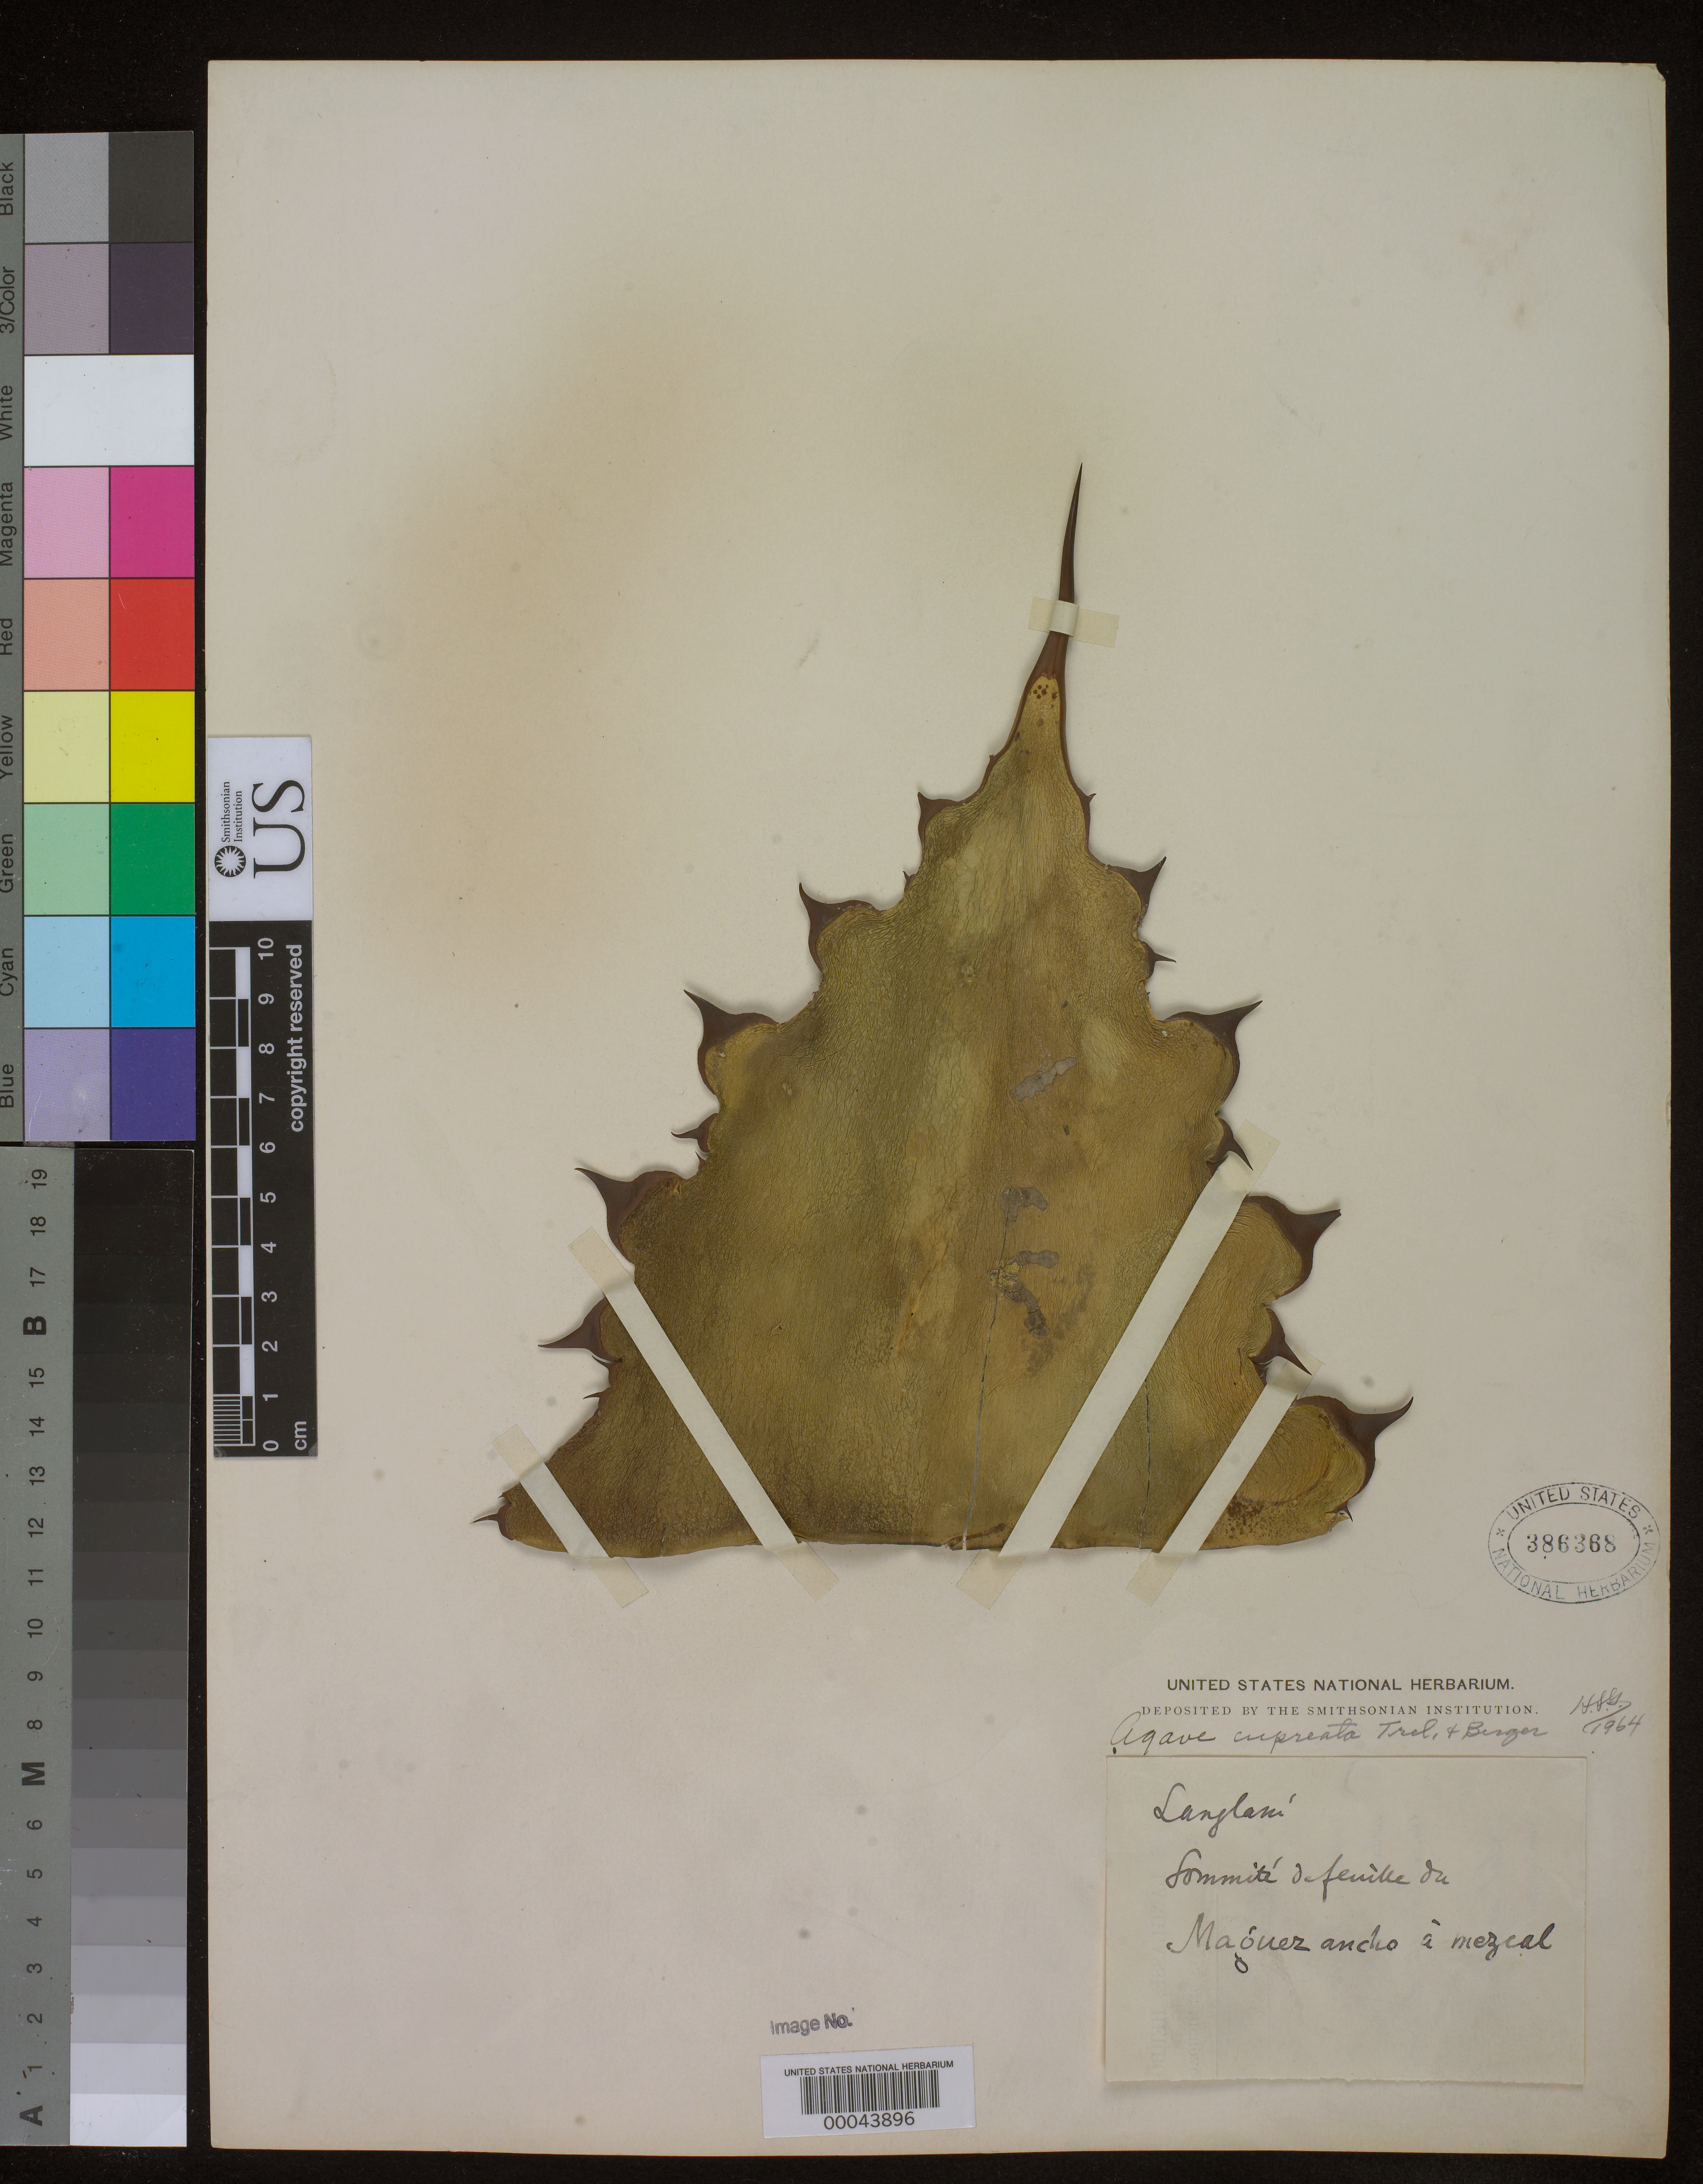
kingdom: Plantae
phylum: Tracheophyta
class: Liliopsida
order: Asparagales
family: Asparagaceae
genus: Agave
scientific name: Agave cupreata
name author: Trel. & A. Berger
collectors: J. N. Rose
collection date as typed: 11 Sep 1920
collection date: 1920-09-11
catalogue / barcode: US 386368